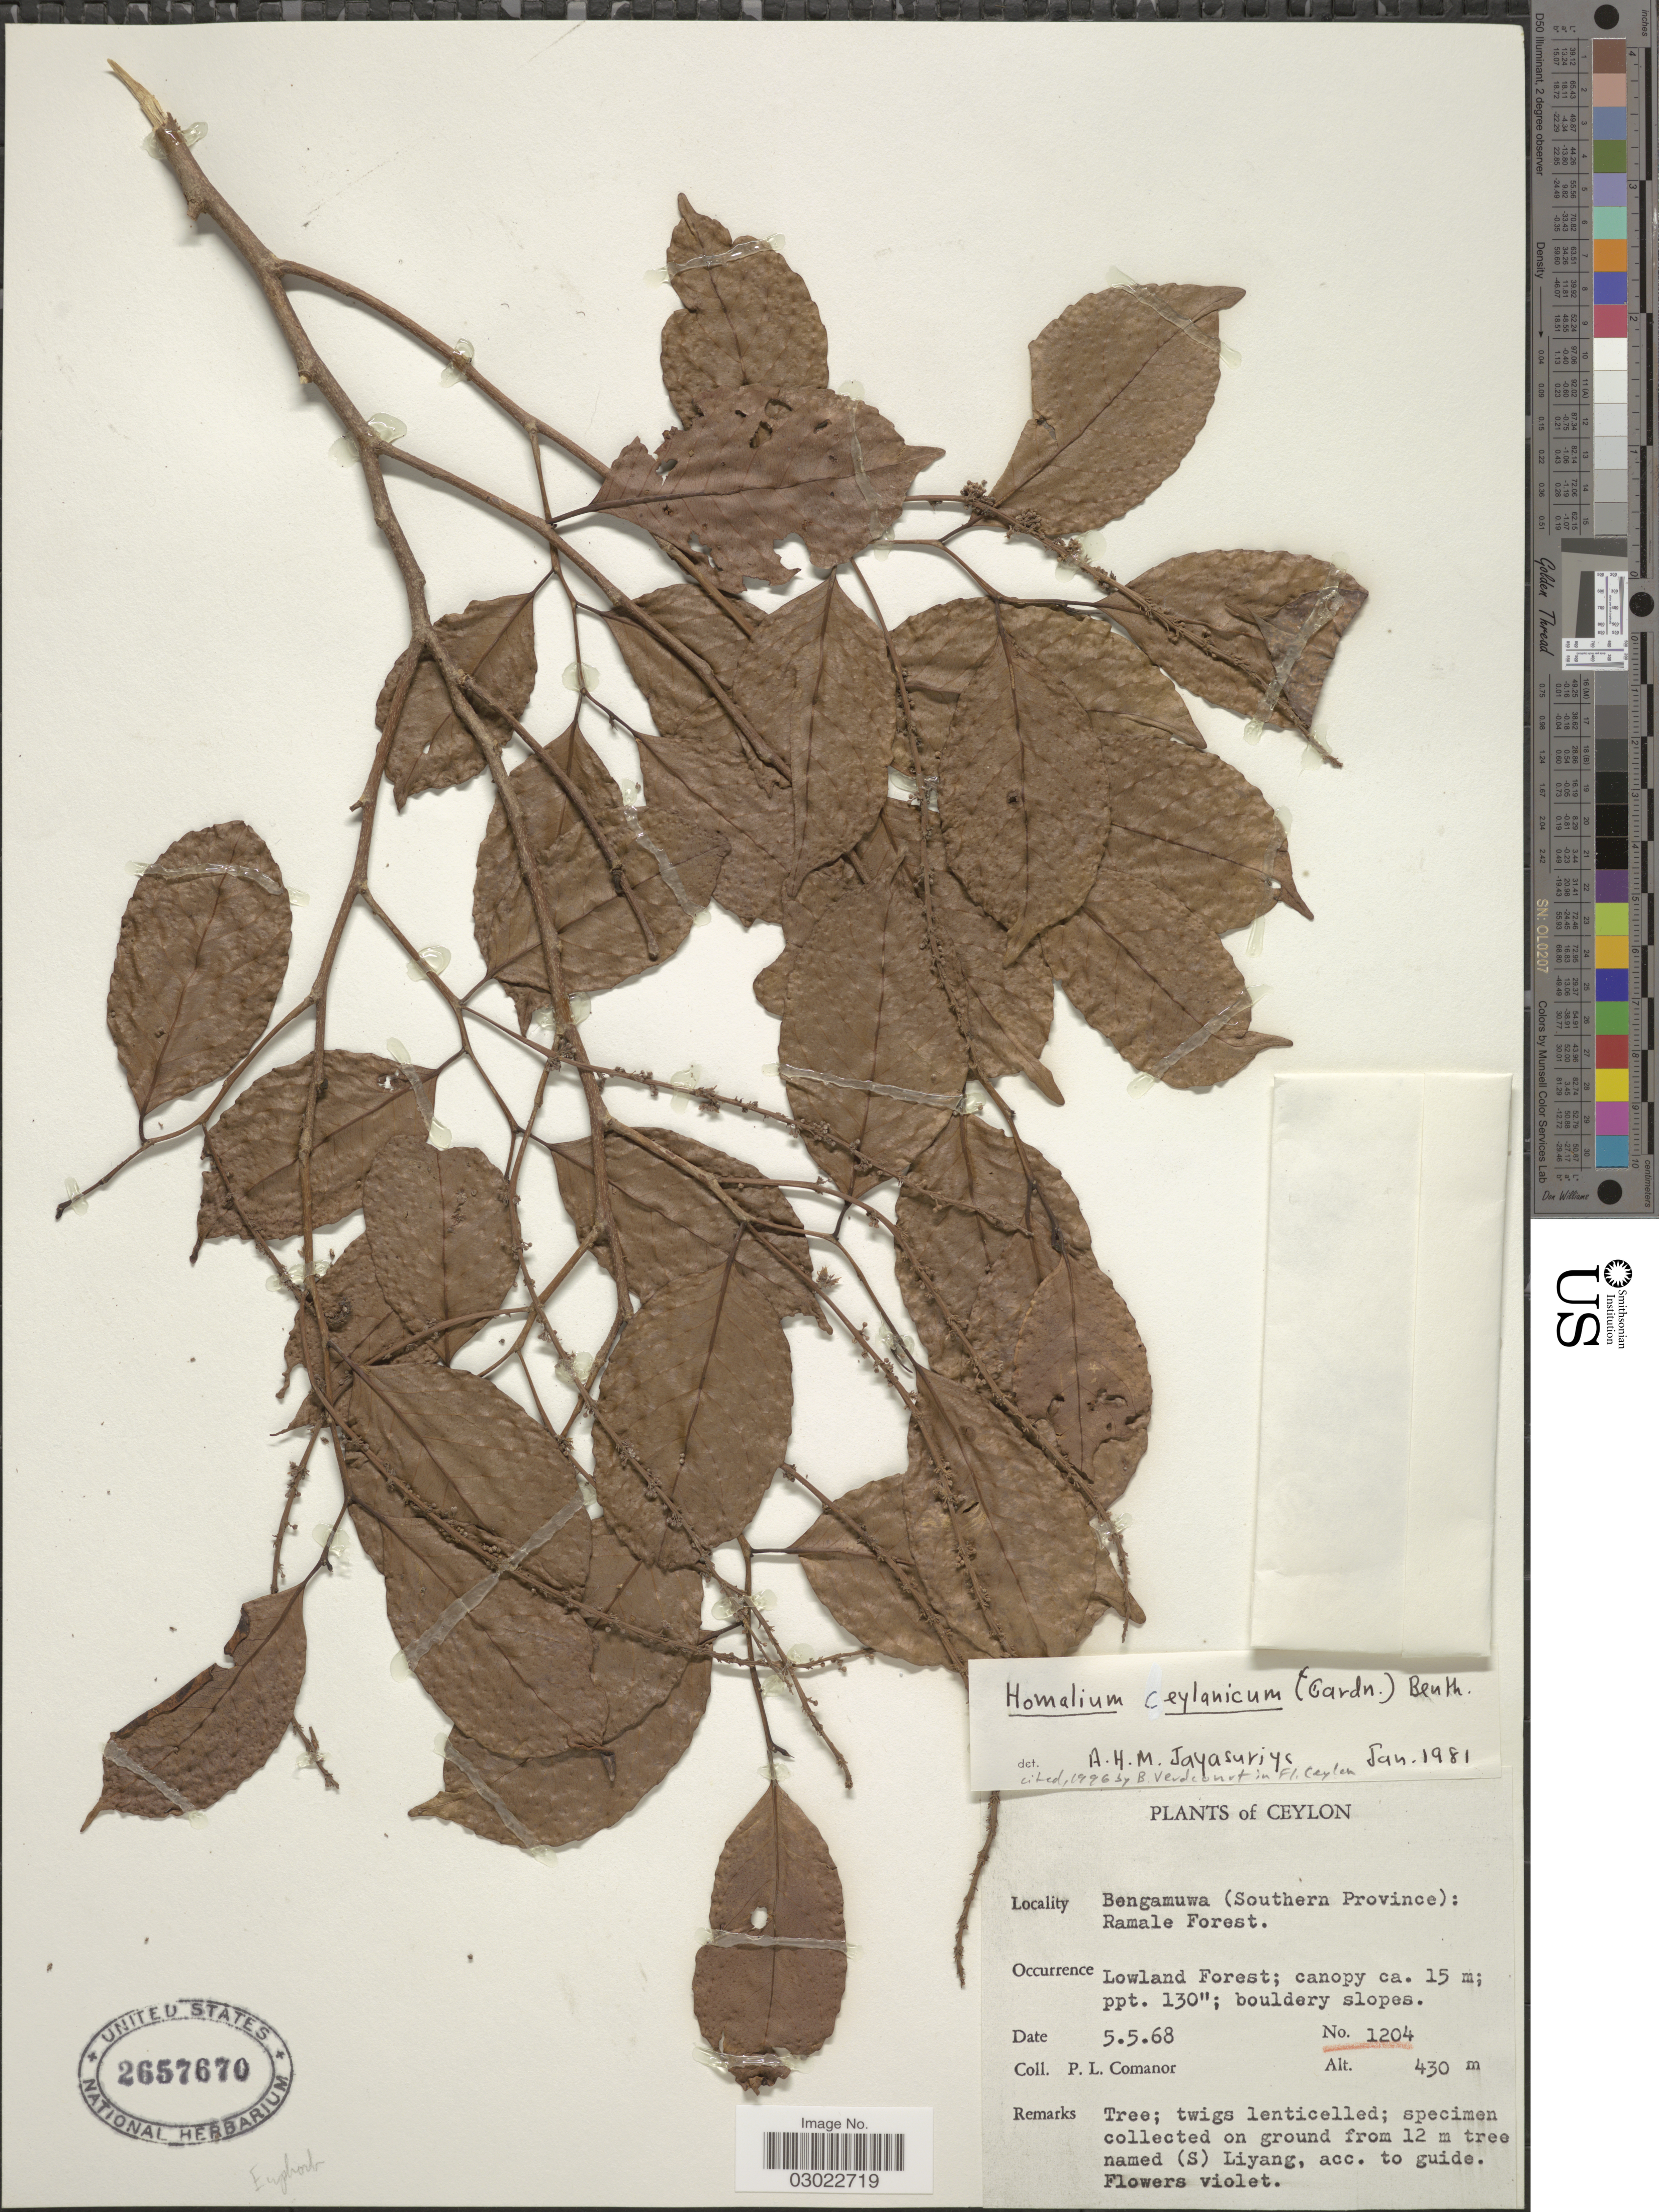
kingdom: Plantae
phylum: Tracheophyta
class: Magnoliopsida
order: Malpighiales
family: Salicaceae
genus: Homalium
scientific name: Homalium ceylanicum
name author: (Gardner) Benth.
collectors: P. Comanor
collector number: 1204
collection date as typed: Transcribed d/m/y: 5/5/68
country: Sri Lanka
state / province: Southern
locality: Ceylon. Bengamuwa: Ramale Forest.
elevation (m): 430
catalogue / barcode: US 2657670